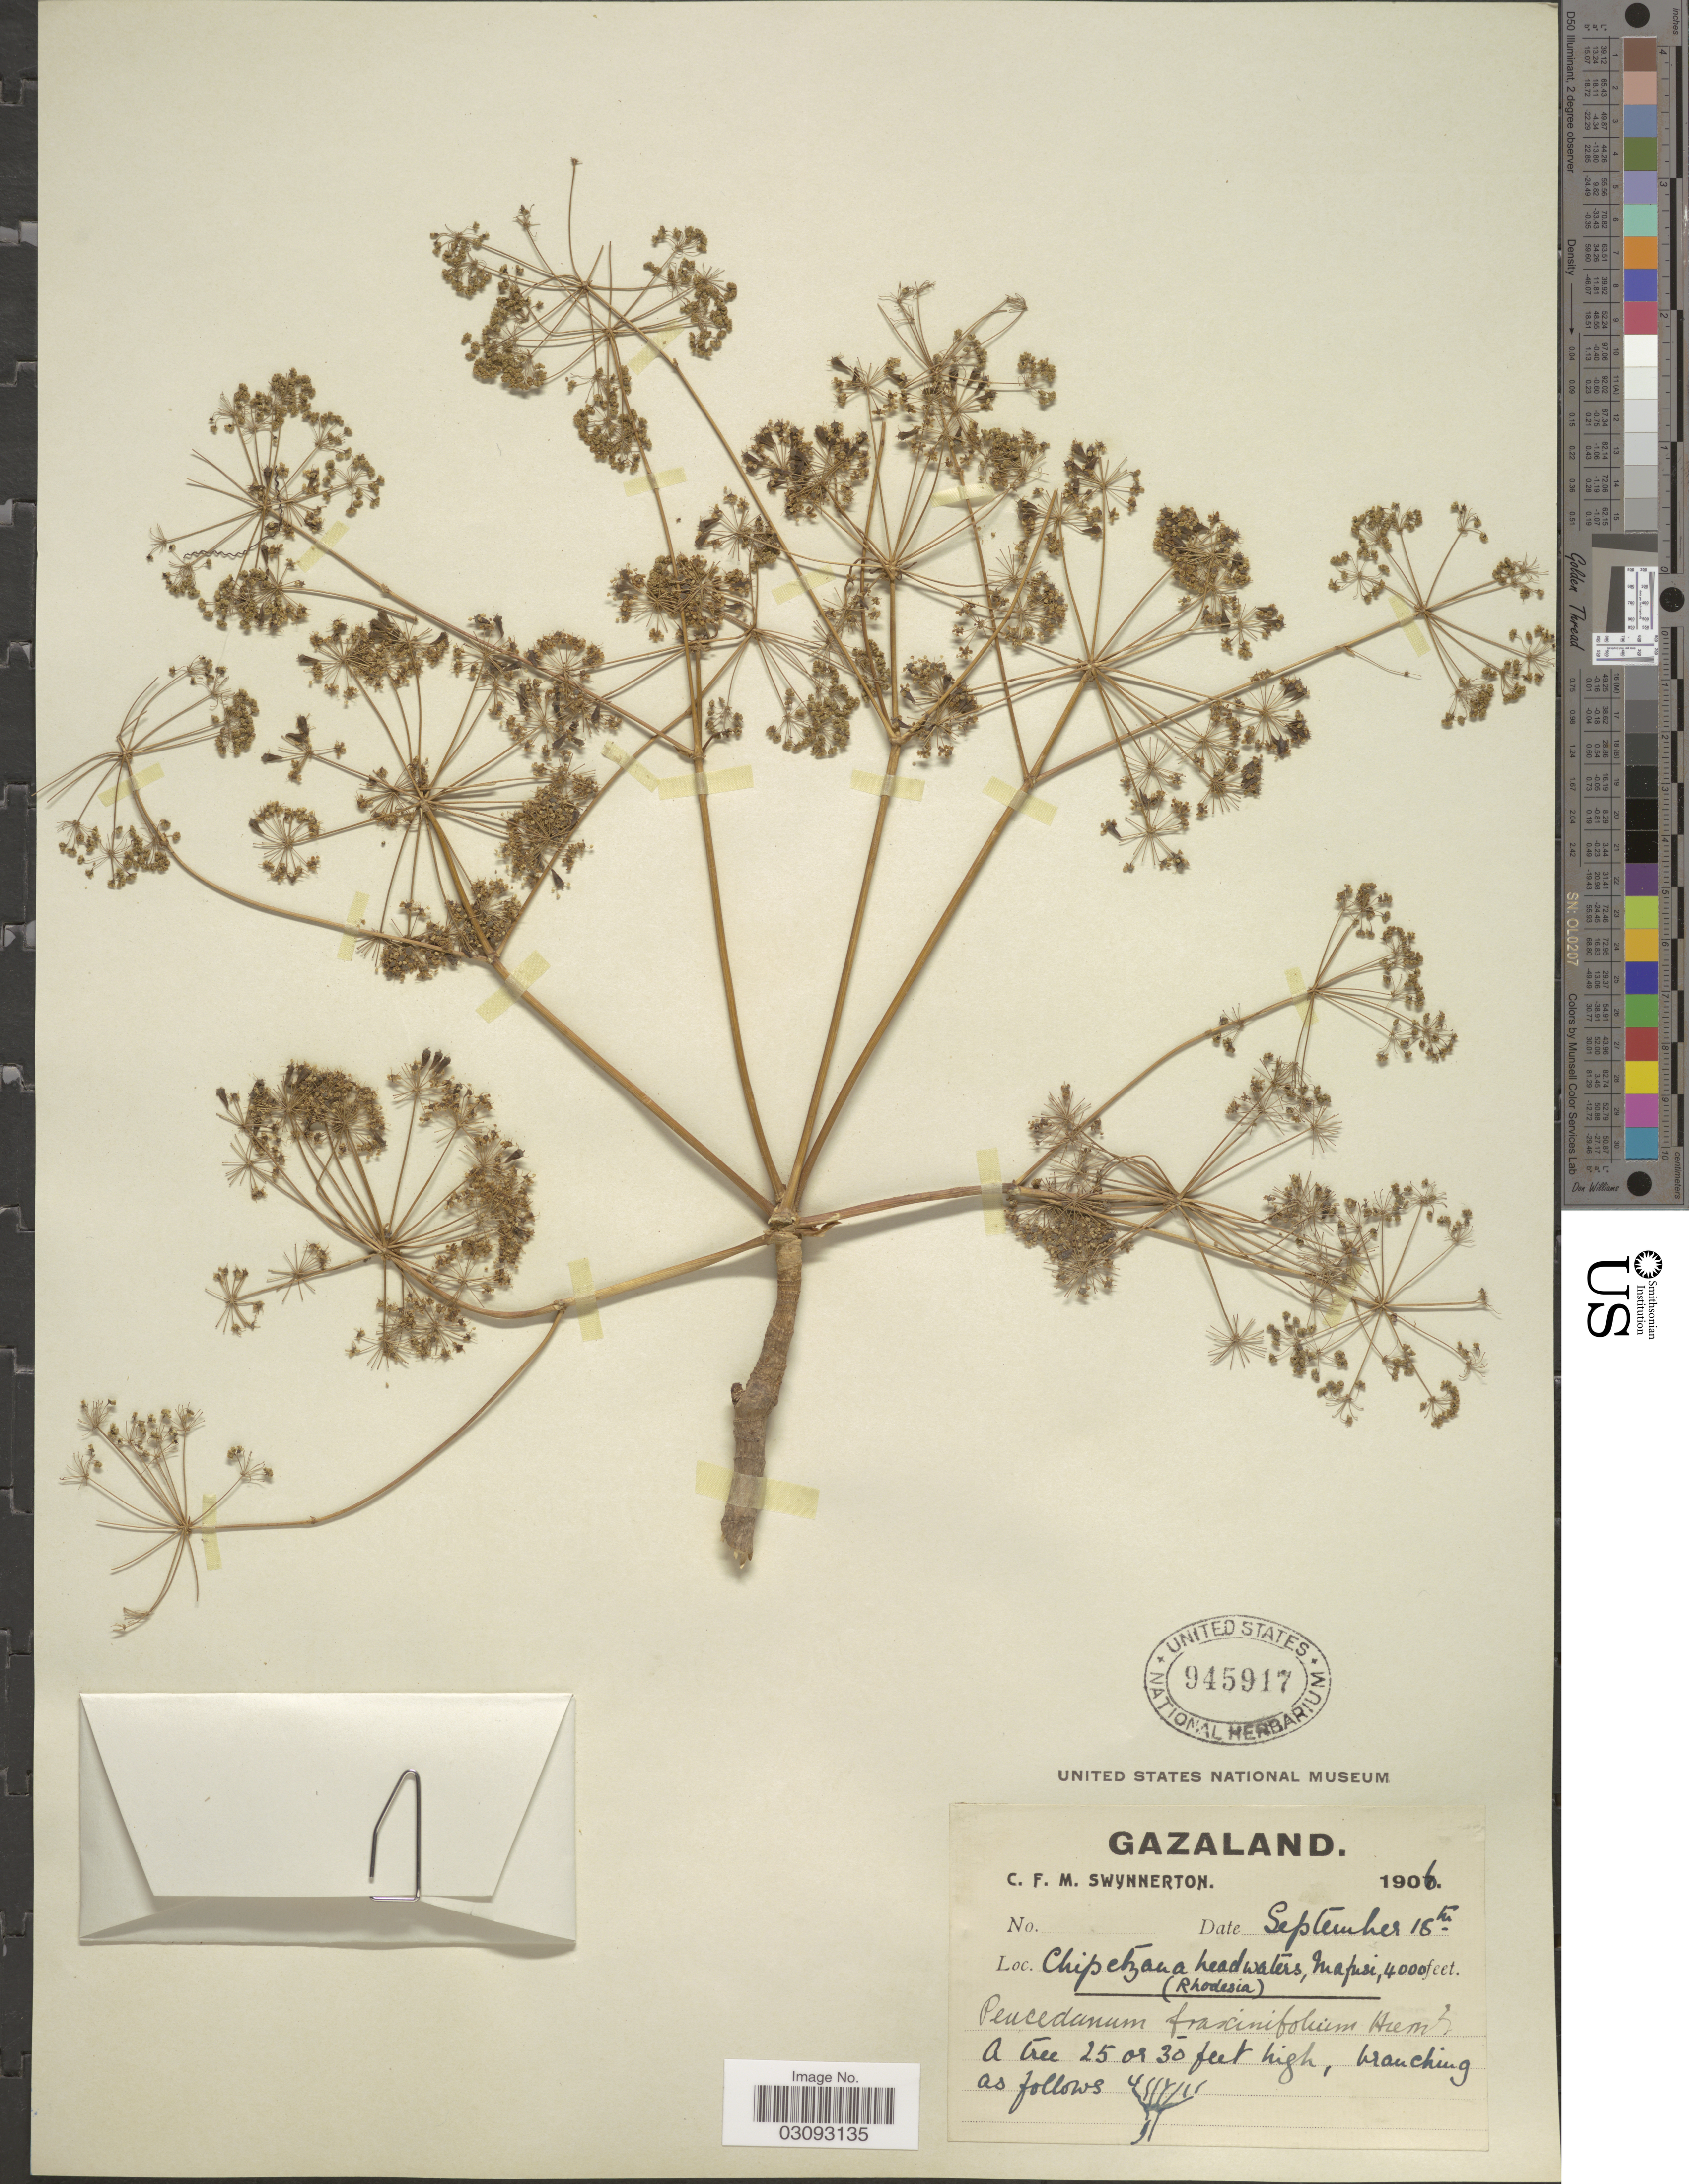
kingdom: Plantae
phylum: Tracheophyta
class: Magnoliopsida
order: Apiales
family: Apiaceae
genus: Peucedanum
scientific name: Peucedanum fraxinifolium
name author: Hiern ex Oliv.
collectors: C. Swynnerton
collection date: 1906-09-16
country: Zimbabwe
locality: Gazaland. Chipetzana headwaters, Mafusi (Rhodesia).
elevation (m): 1219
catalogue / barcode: US 945917